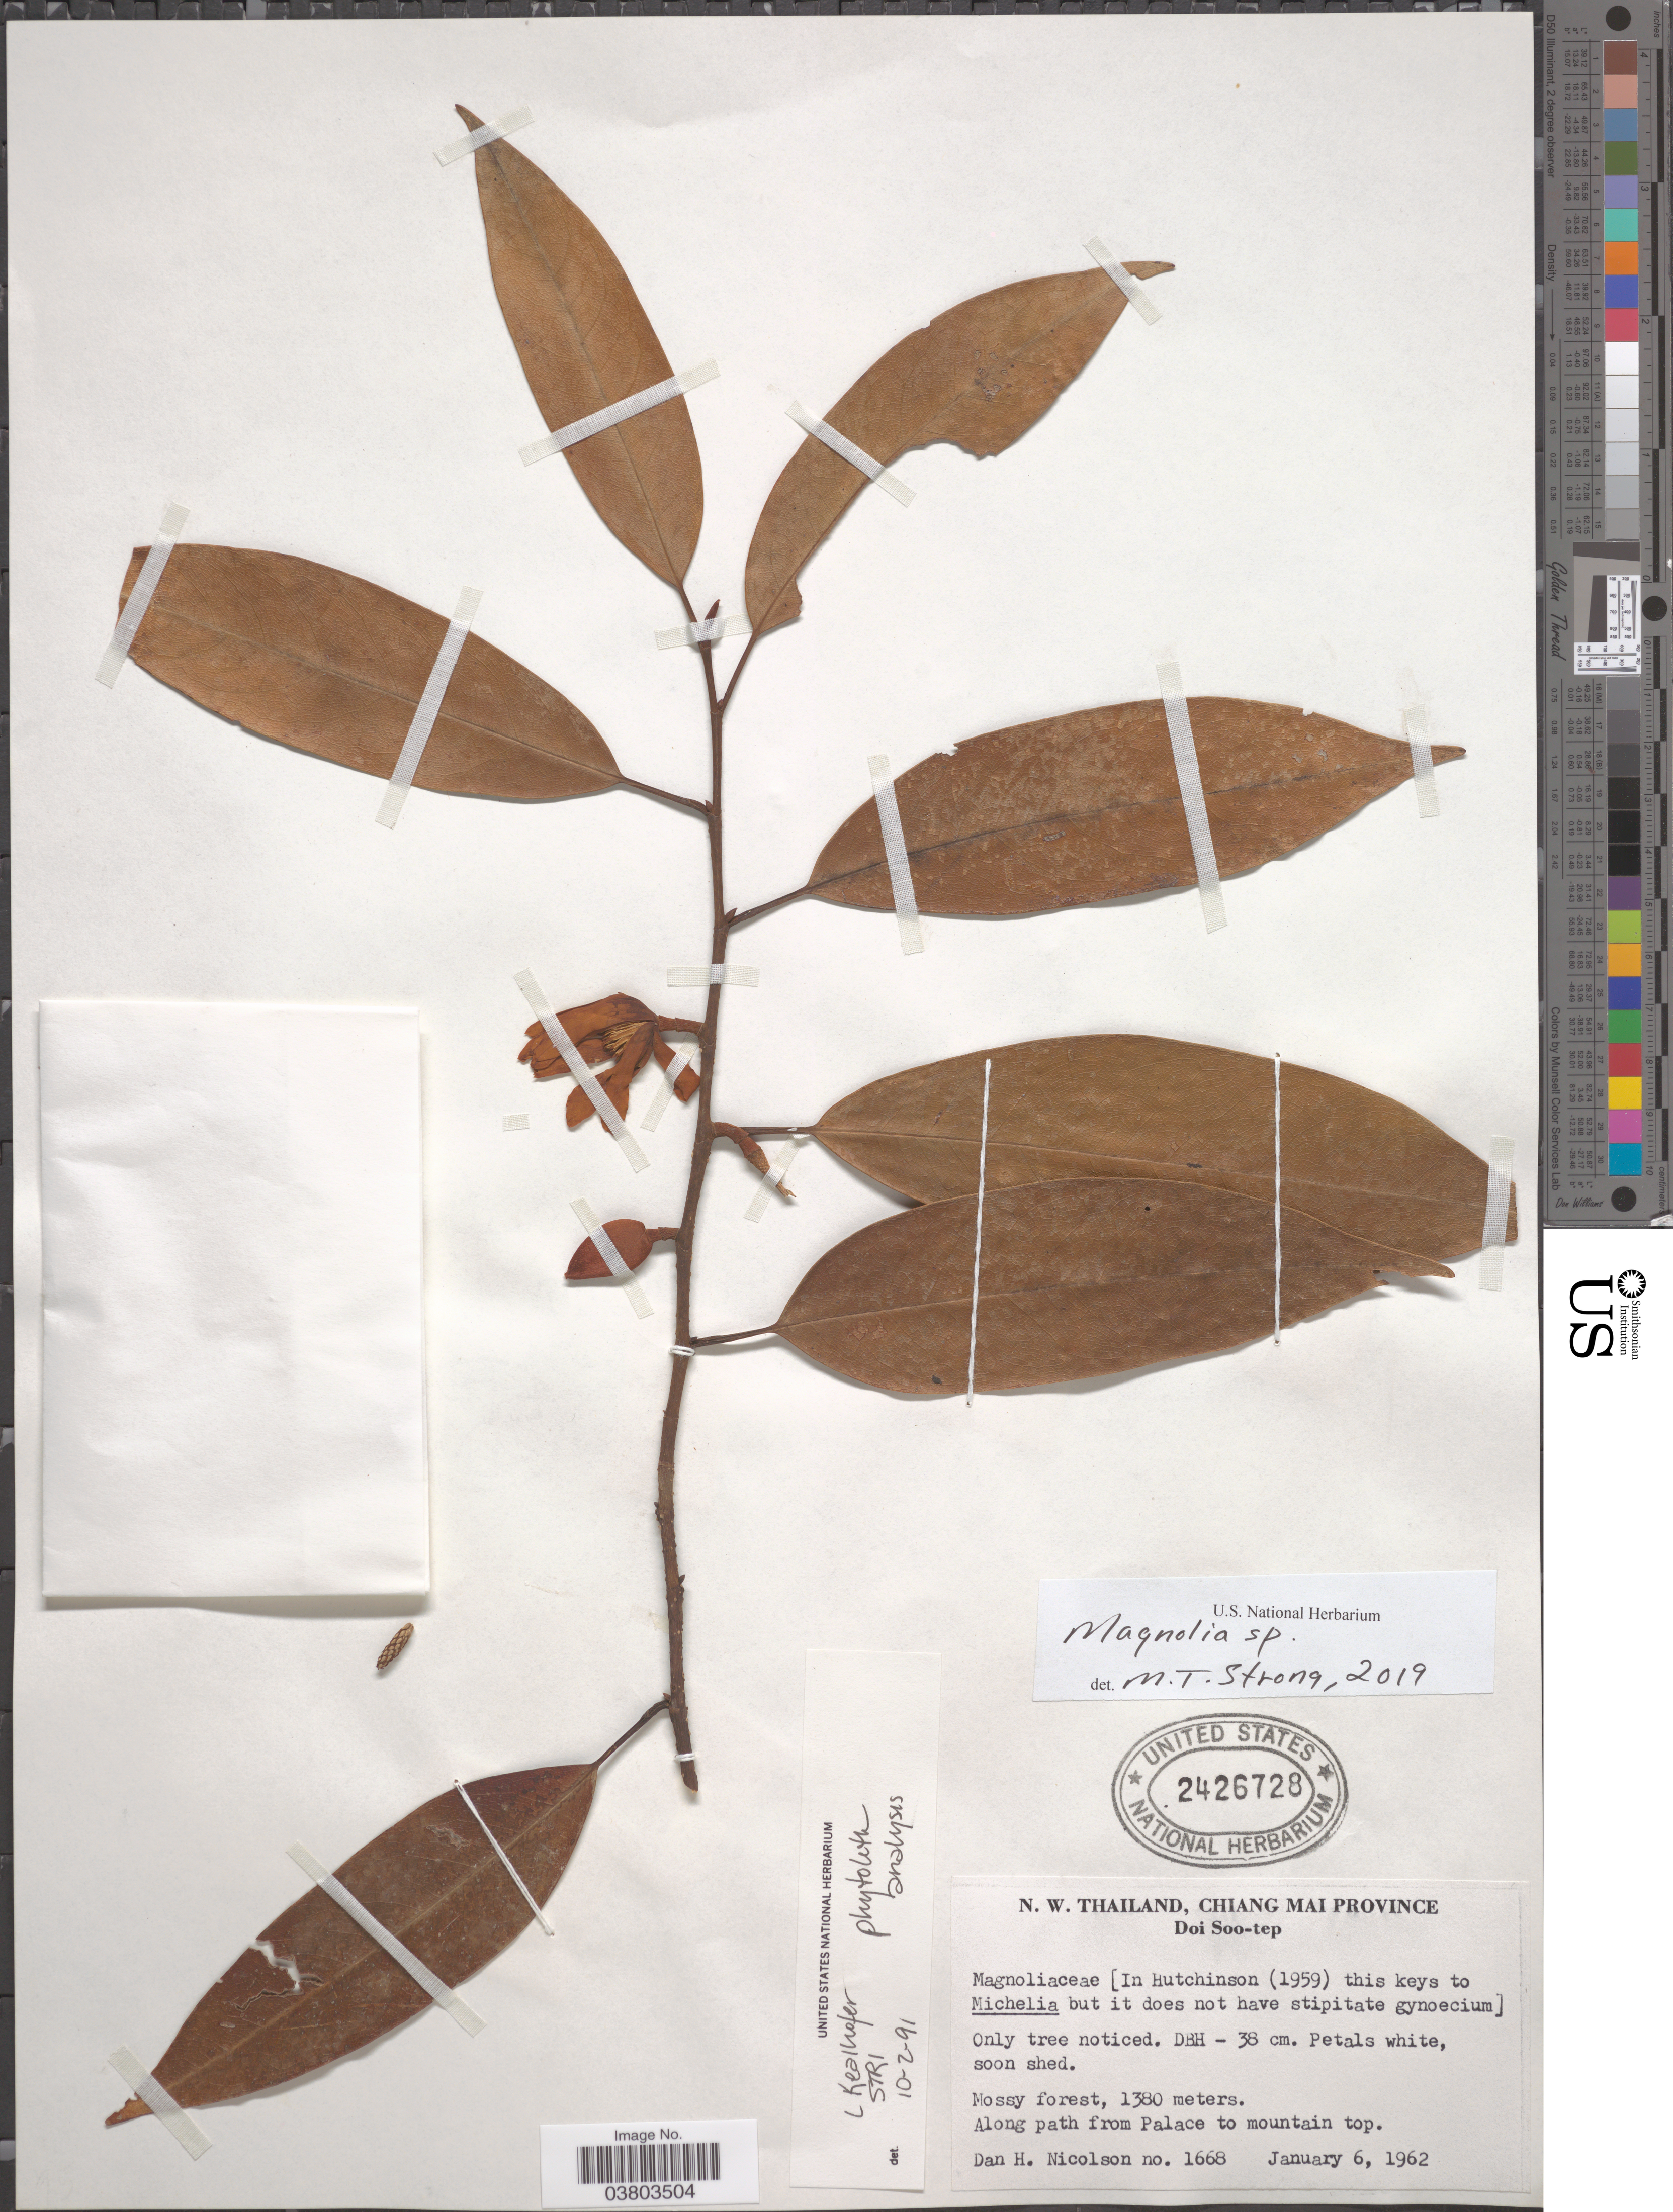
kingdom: Plantae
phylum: Tracheophyta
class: Magnoliopsida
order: Magnoliales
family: Magnoliaceae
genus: Magnolia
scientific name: Magnolia sp.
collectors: D. H. Nicolson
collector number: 1668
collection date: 1962-01-06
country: Thailand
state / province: Chiang Mai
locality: N.W. Thailand. Doi Soo-tep. Along path from Palace to mountain top.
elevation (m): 1380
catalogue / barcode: US 2426728